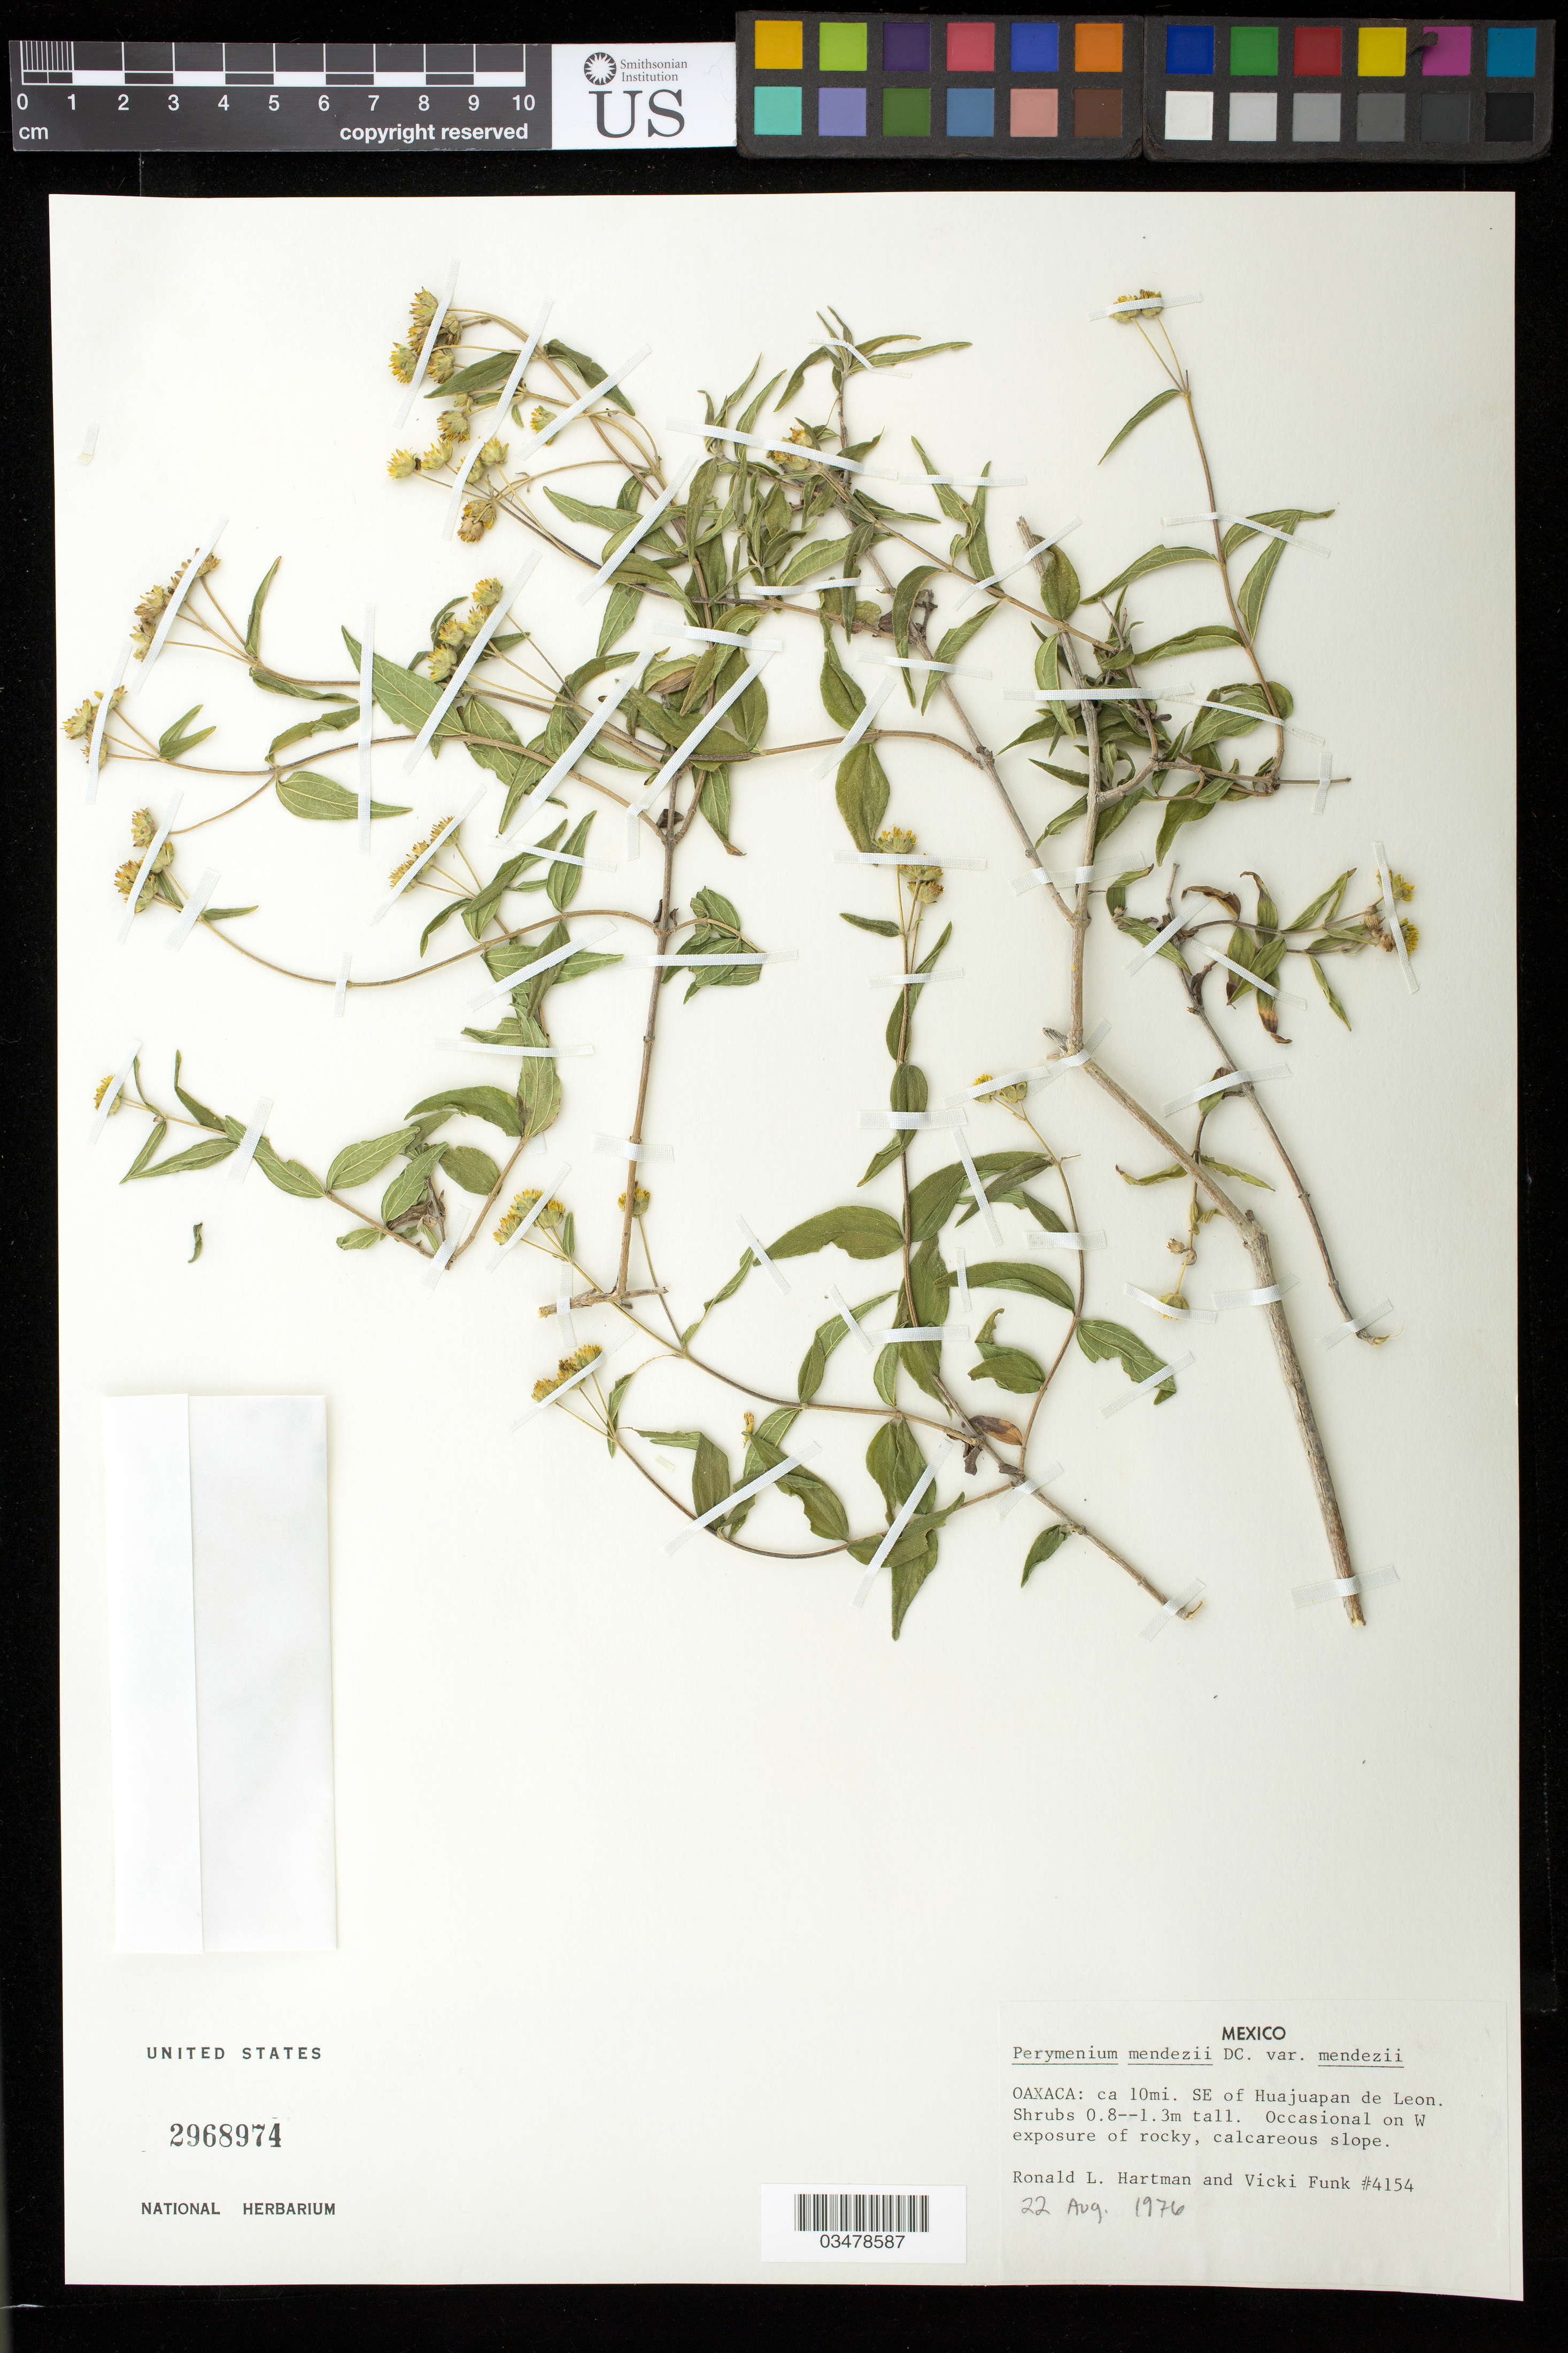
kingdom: Plantae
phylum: Tracheophyta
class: Magnoliopsida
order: Asterales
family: Asteraceae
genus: Perymenium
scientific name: Perymenium mendezii var. mendezii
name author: DC.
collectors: R. L. Hartman & V. Funk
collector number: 4154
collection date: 1976-08-22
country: Mexico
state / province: Oaxaca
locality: Ca. 10 mi SE of Huajuapoan de Leon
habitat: On W exposure of rocky, calcareous slope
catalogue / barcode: US 2968974